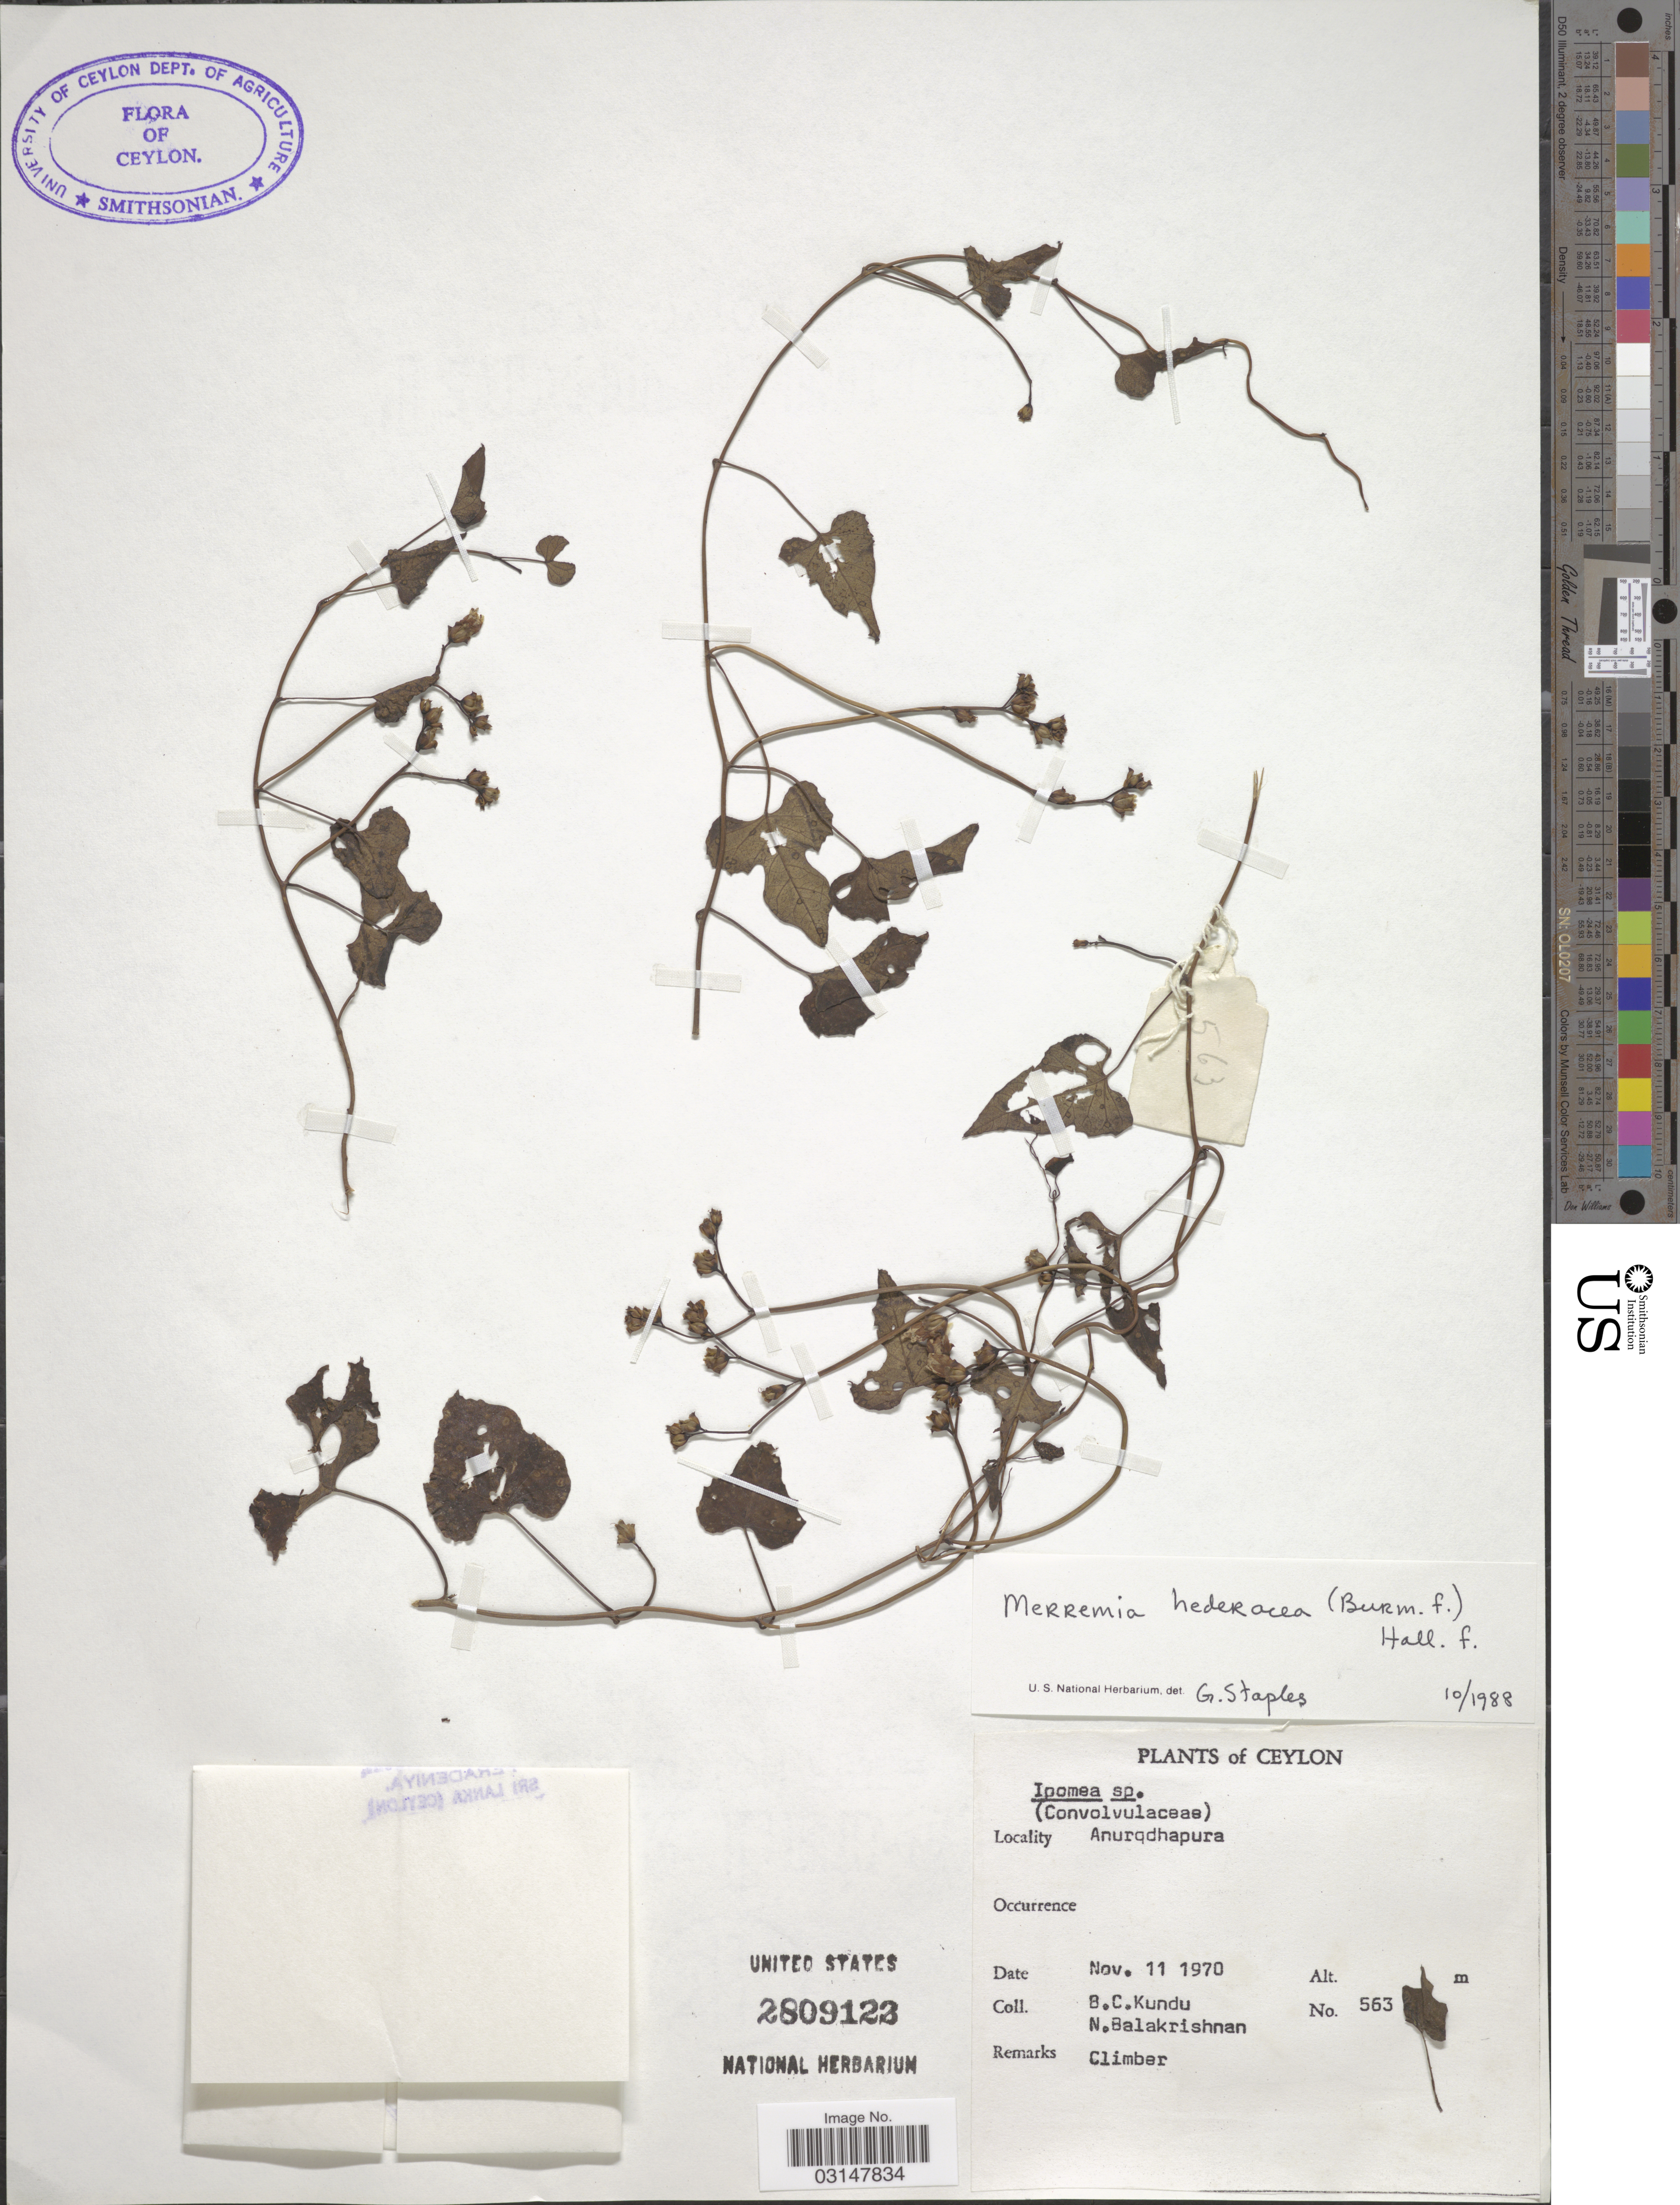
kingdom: Plantae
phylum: Tracheophyta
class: Magnoliopsida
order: Solanales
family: Convolvulaceae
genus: Merremia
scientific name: Merremia hederacea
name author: (Burm. f.) Hallier f.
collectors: B. C. Kundu & N. Balakrishnan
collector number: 563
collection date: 1970-11-11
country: Sri Lanka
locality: Ceylon. Anurqdhapura.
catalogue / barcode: US 2809123